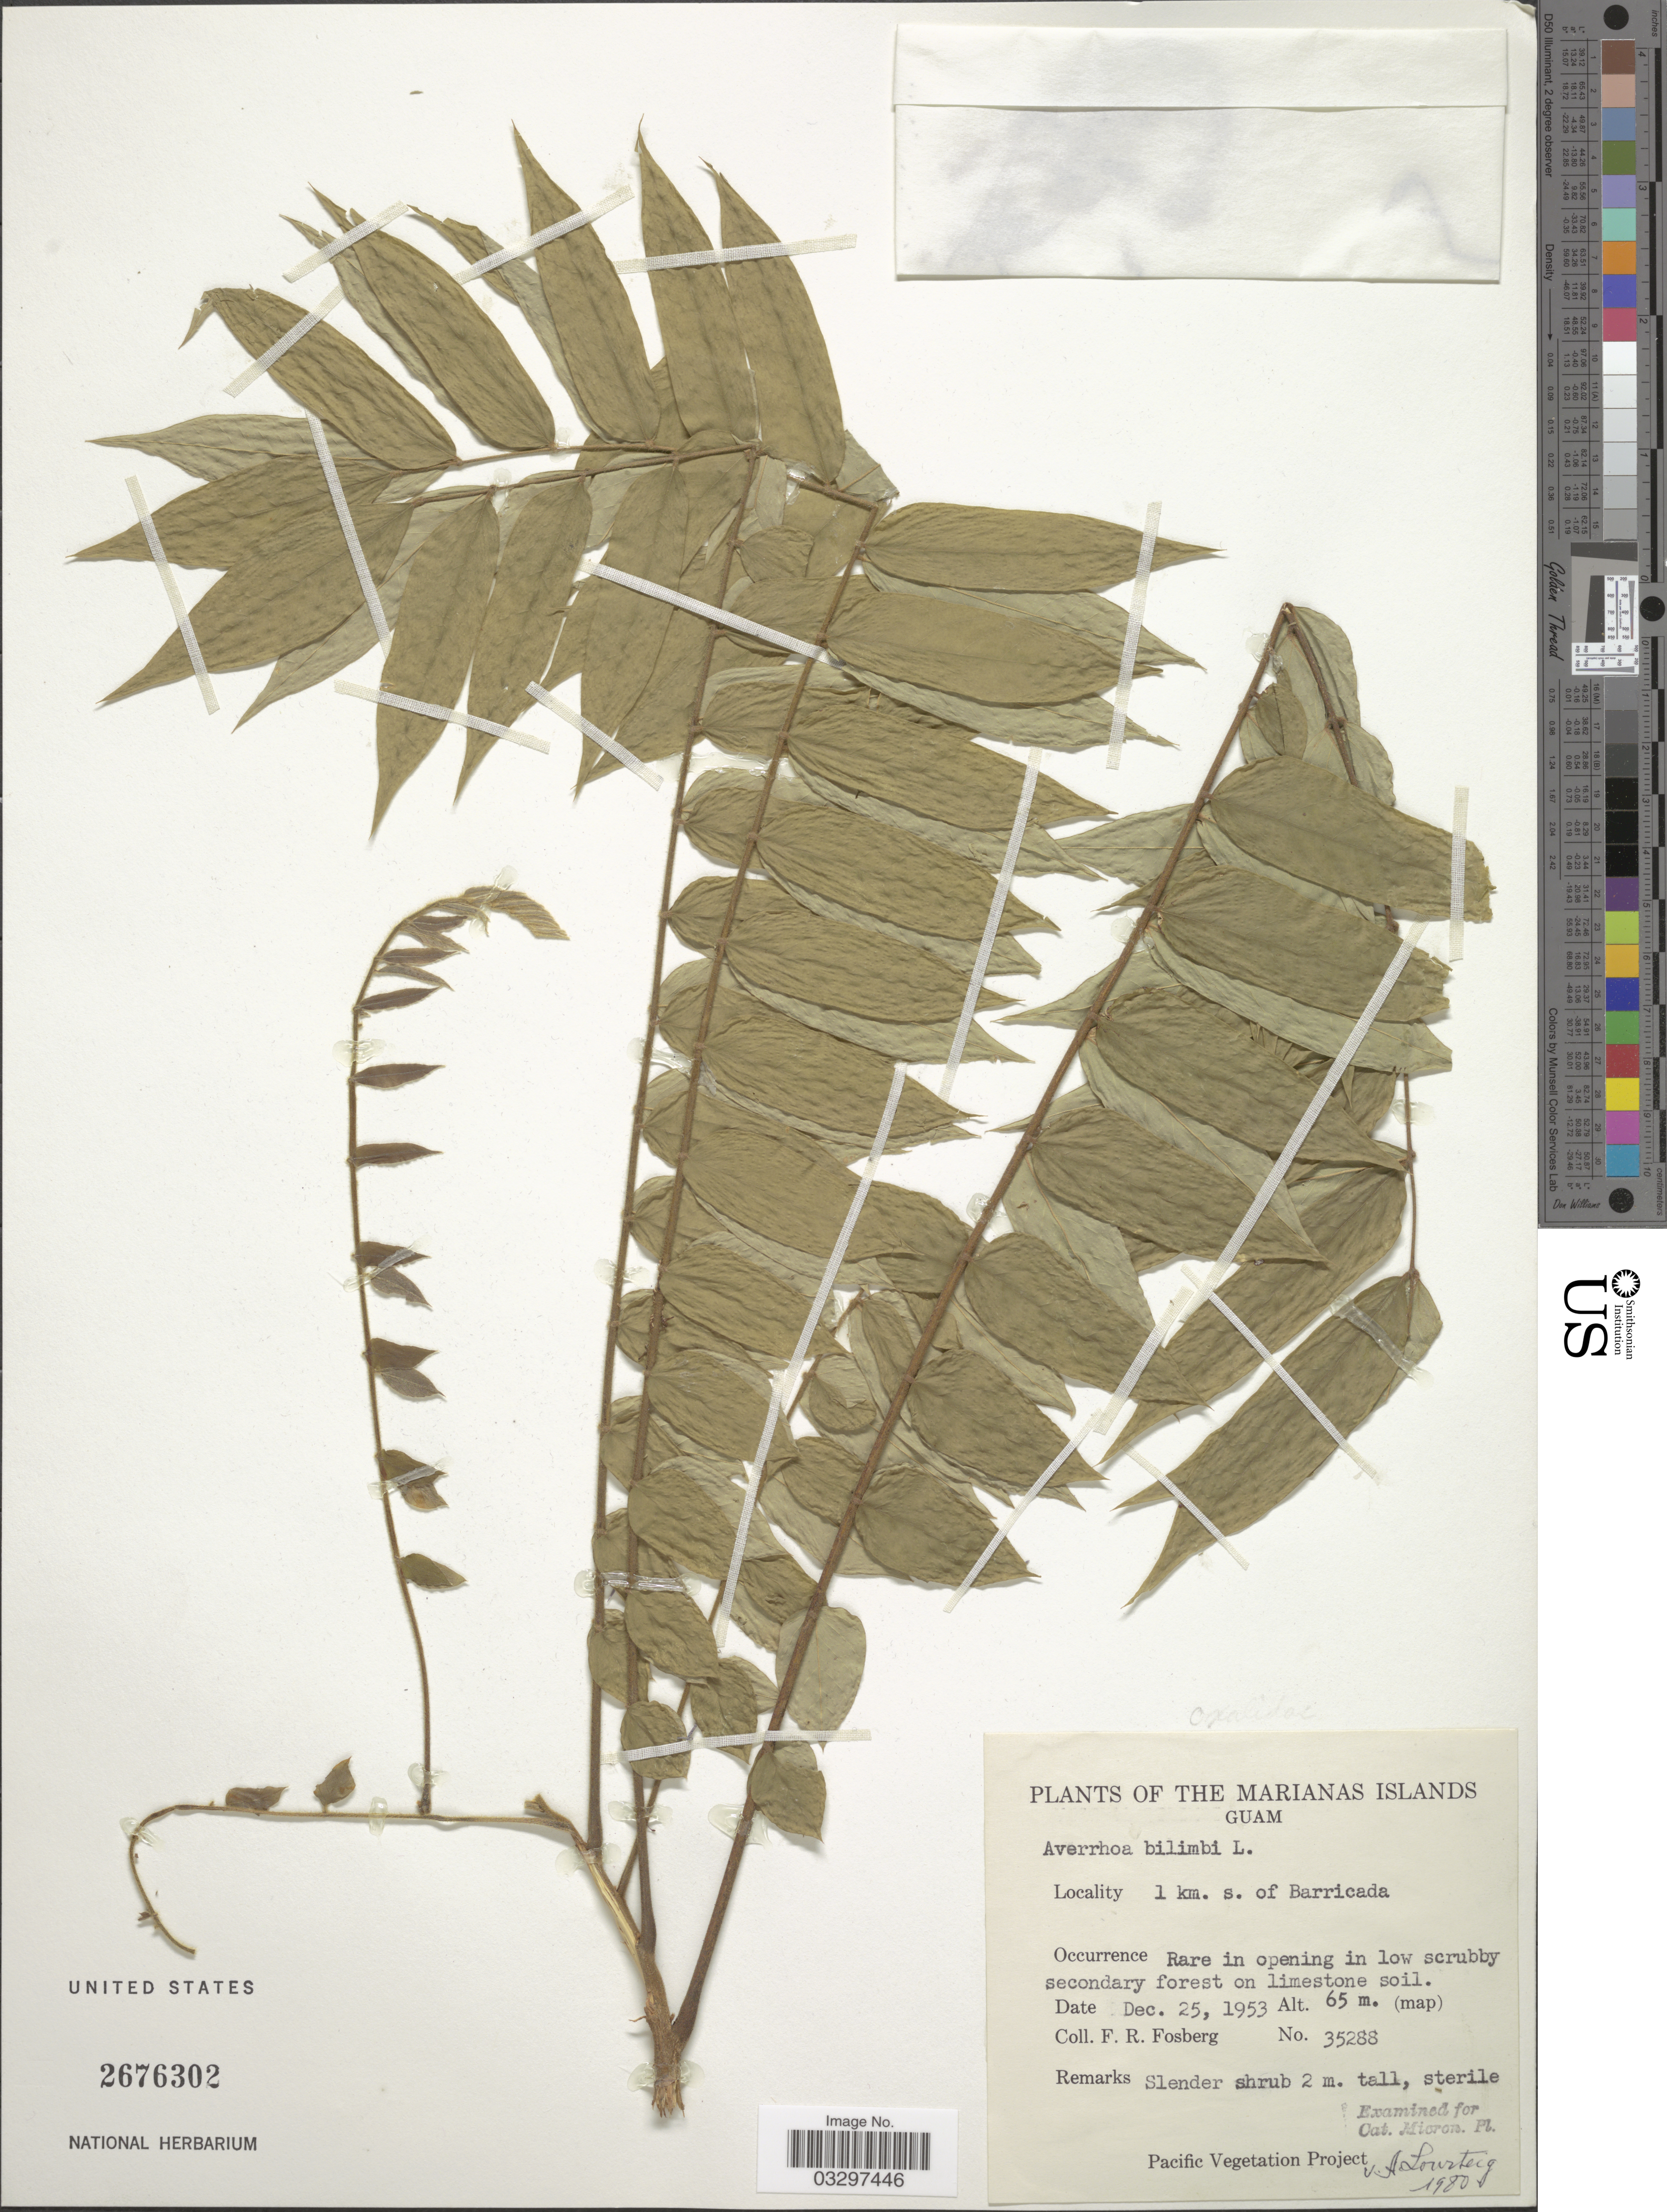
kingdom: Plantae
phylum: Tracheophyta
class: Magnoliopsida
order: Oxalidales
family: Oxalidaceae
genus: Averrhoa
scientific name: Averrhoa bilimbi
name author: L.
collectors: F. R. Fosberg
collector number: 35288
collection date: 1953-12-25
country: Guam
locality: The Marianas Islands, 1 km. s. of Barricada.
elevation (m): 65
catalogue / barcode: US 2676302